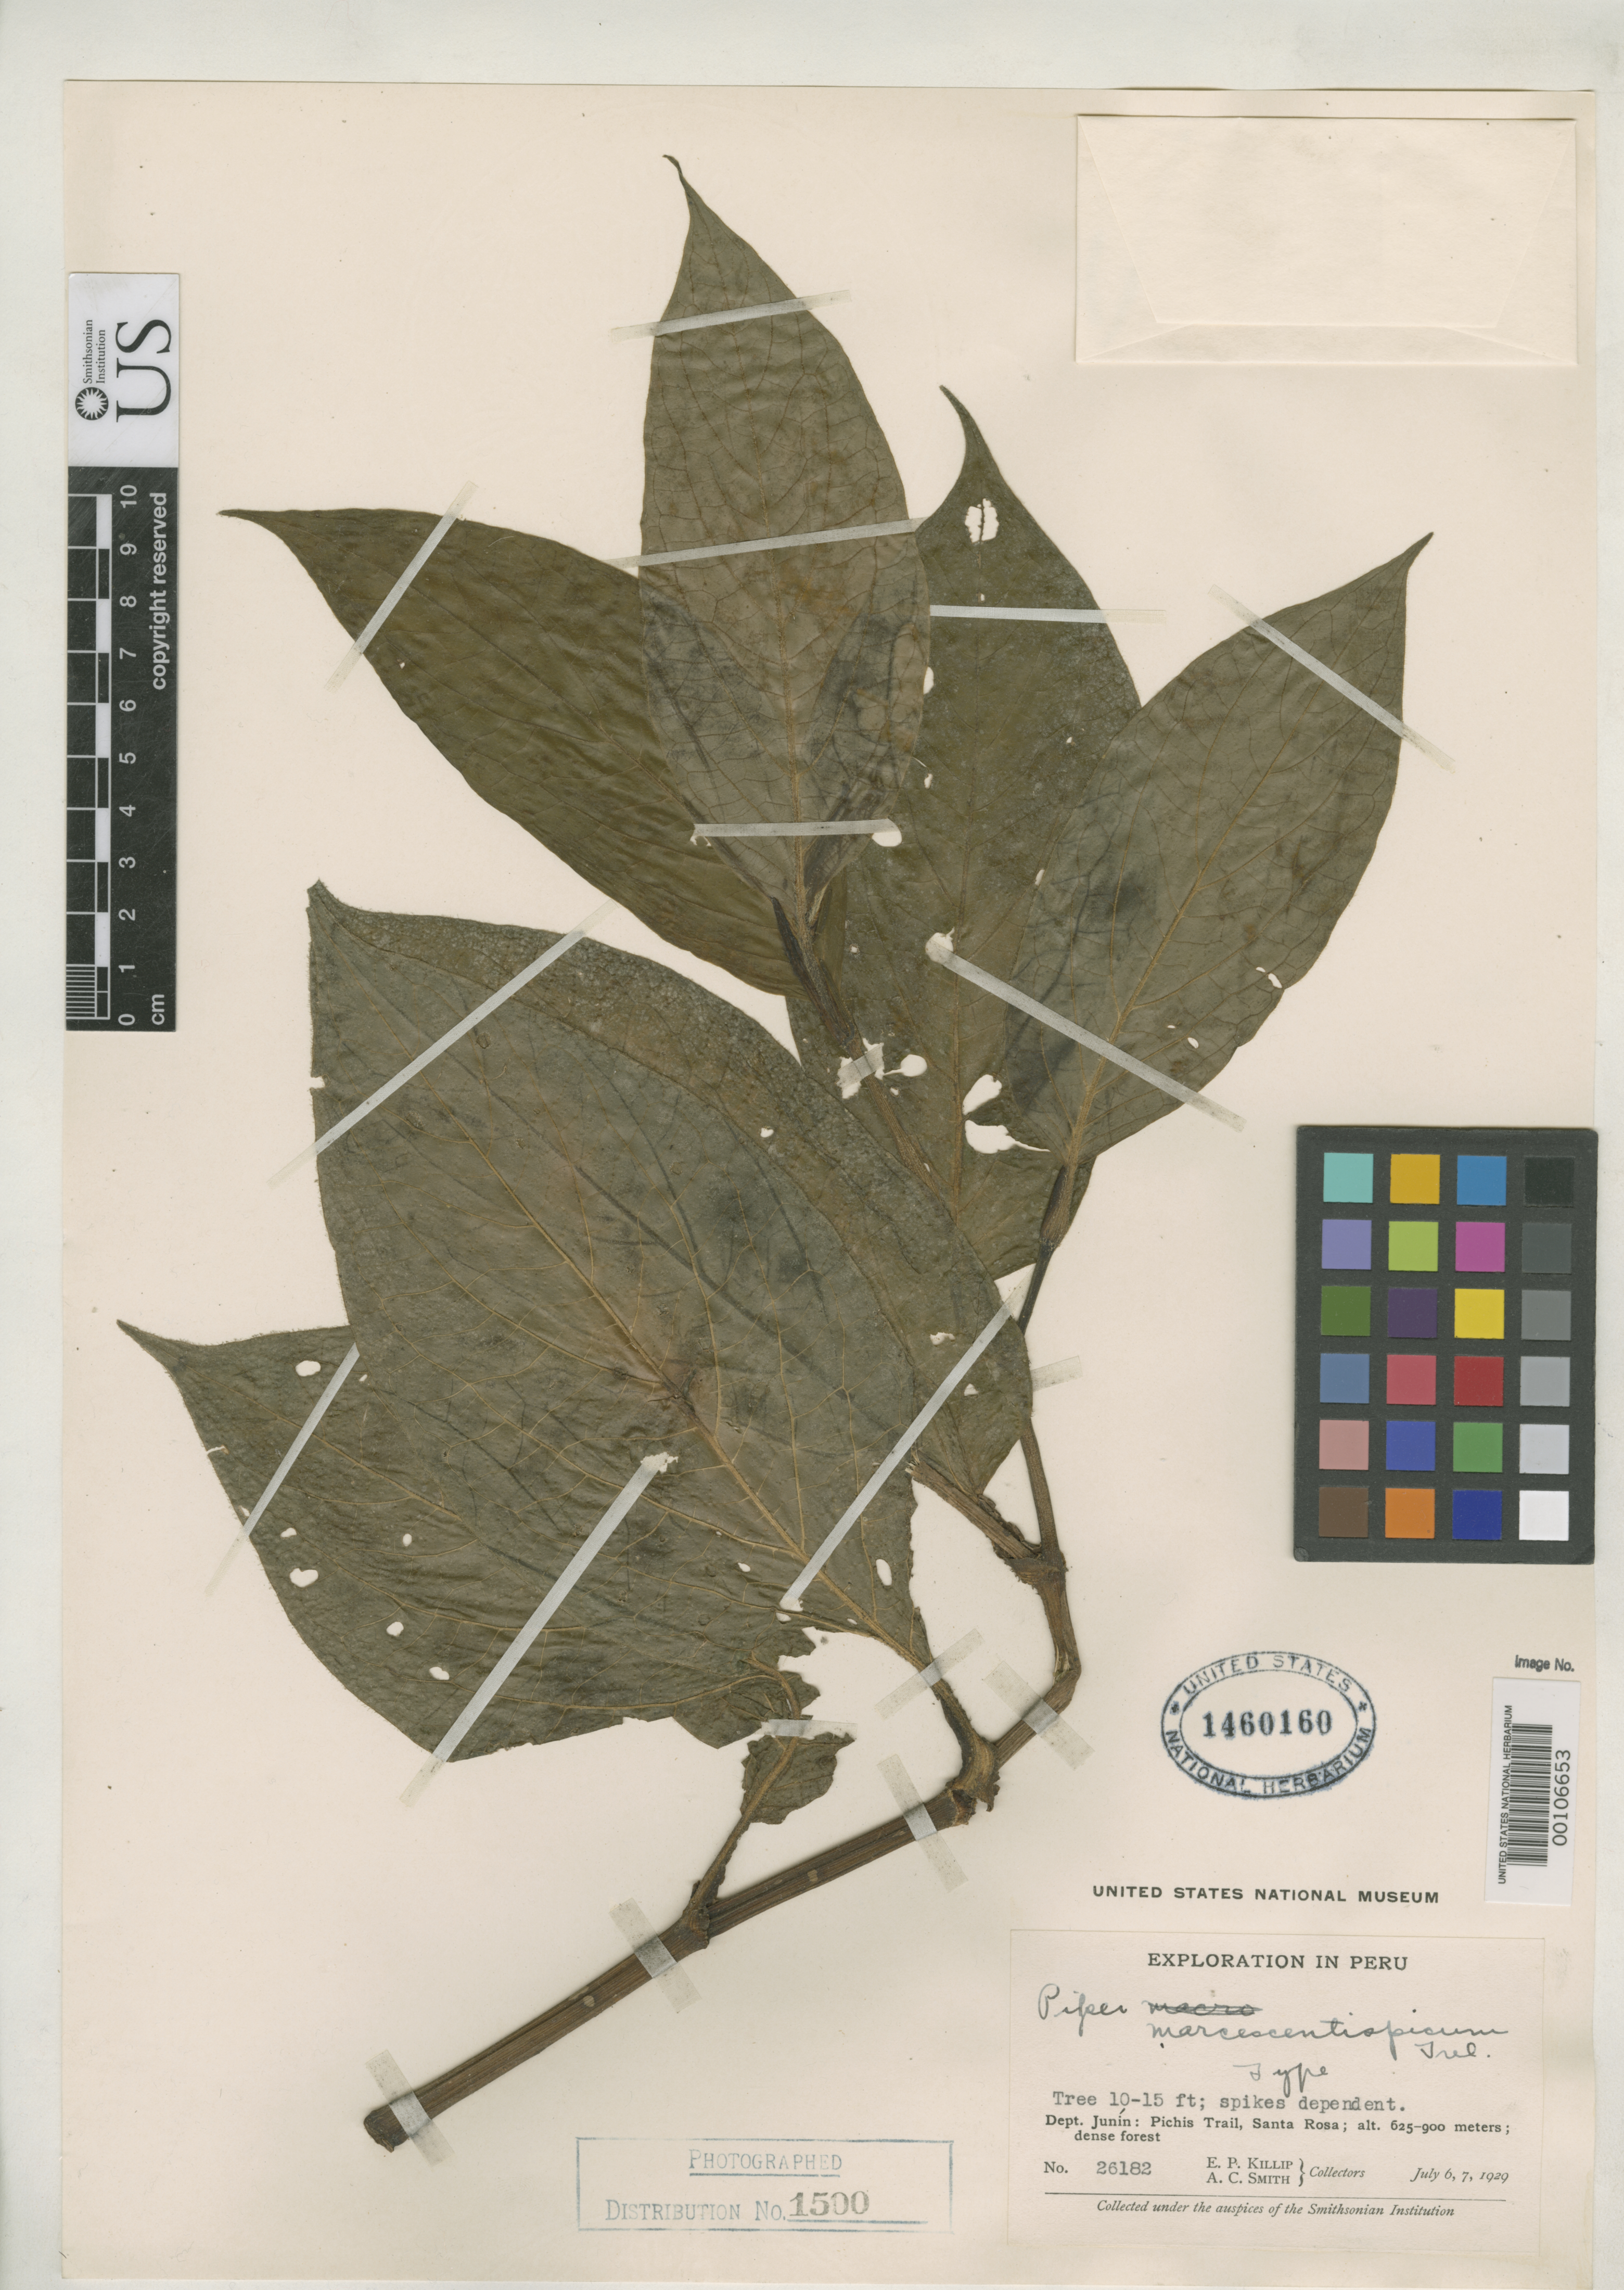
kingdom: Plantae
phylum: Tracheophyta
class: Magnoliopsida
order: Piperales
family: Piperaceae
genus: Piper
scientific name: Piper marcescentispicum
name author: Trel. in J.F. Macbr.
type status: Holotype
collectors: E. P. Killip & A. C. Smith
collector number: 26182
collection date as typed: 06 Jul 1929 to 07 Jul 1929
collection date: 1929-07-06/1929-07-07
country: Peru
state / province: Junín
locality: Pichis Trail, Santa Rosa.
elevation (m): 625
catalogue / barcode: US 1460160